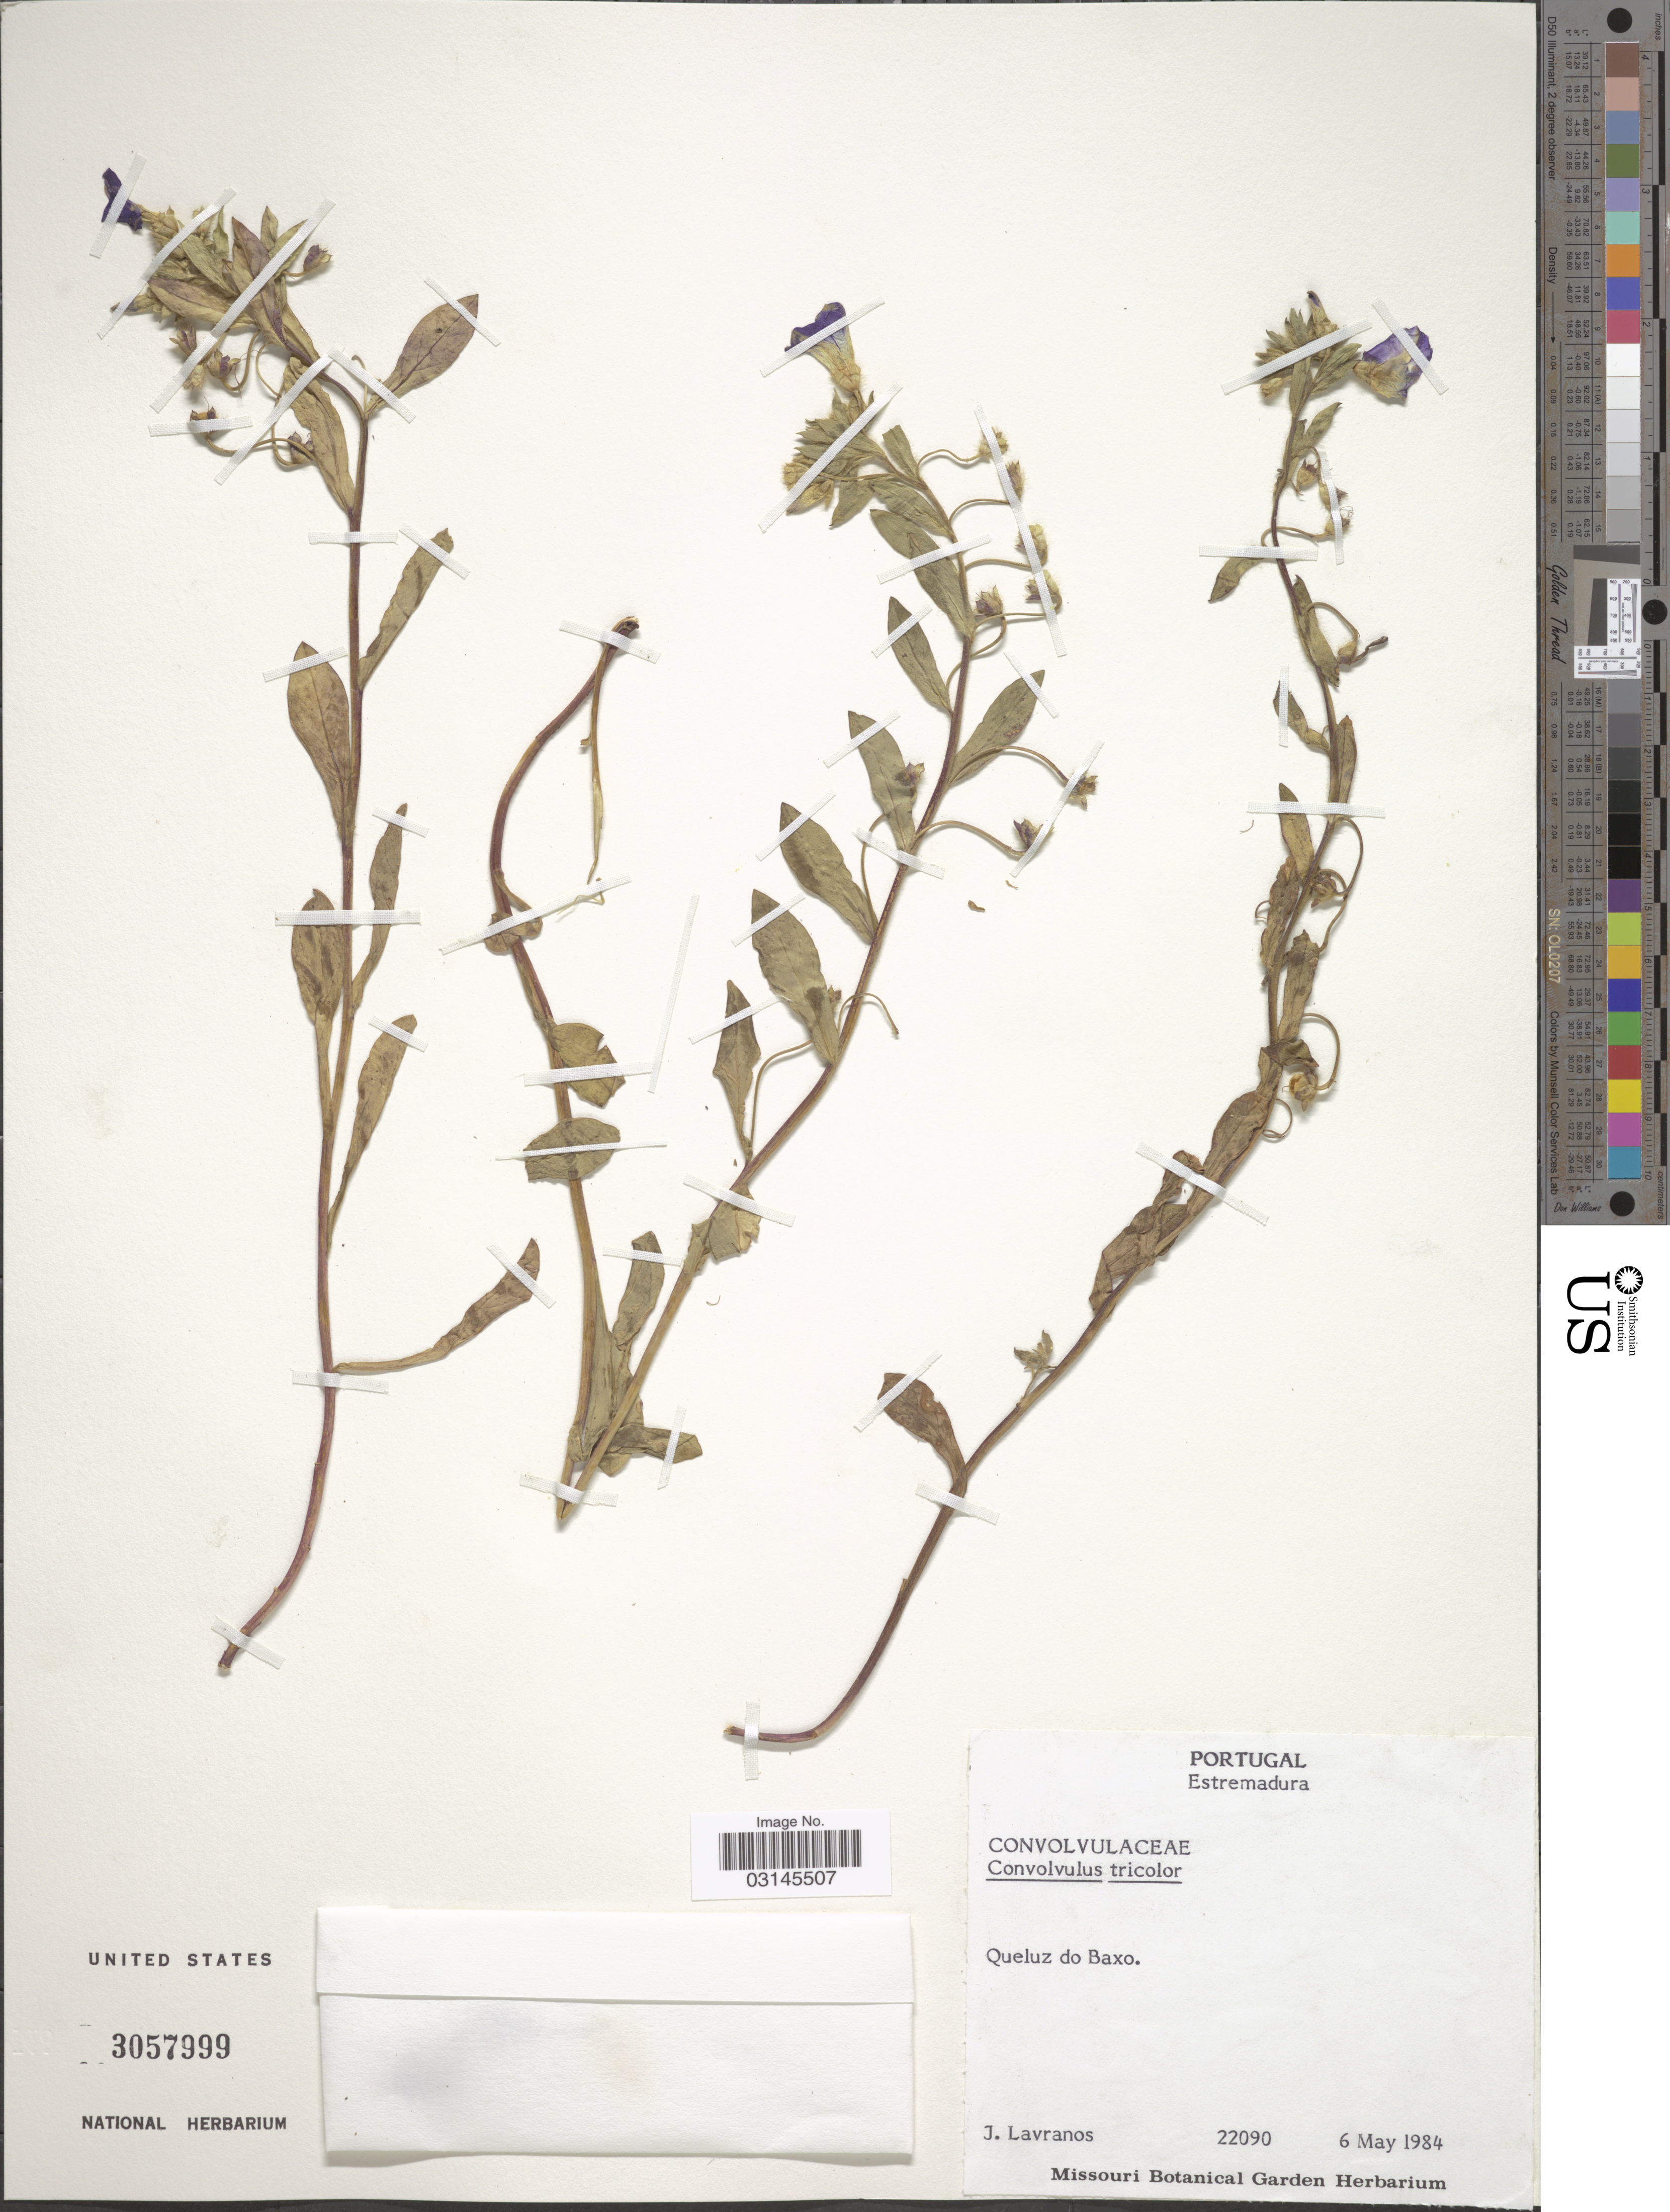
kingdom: Plantae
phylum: Tracheophyta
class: Magnoliopsida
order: Solanales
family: Convolvulaceae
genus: Convolvulus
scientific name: Convolvulus tricolor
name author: L.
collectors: J. Lavranos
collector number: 22090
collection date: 1984-05-06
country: Portugal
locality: Estremadura. Queluz do Baxo.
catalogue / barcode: US 3057999